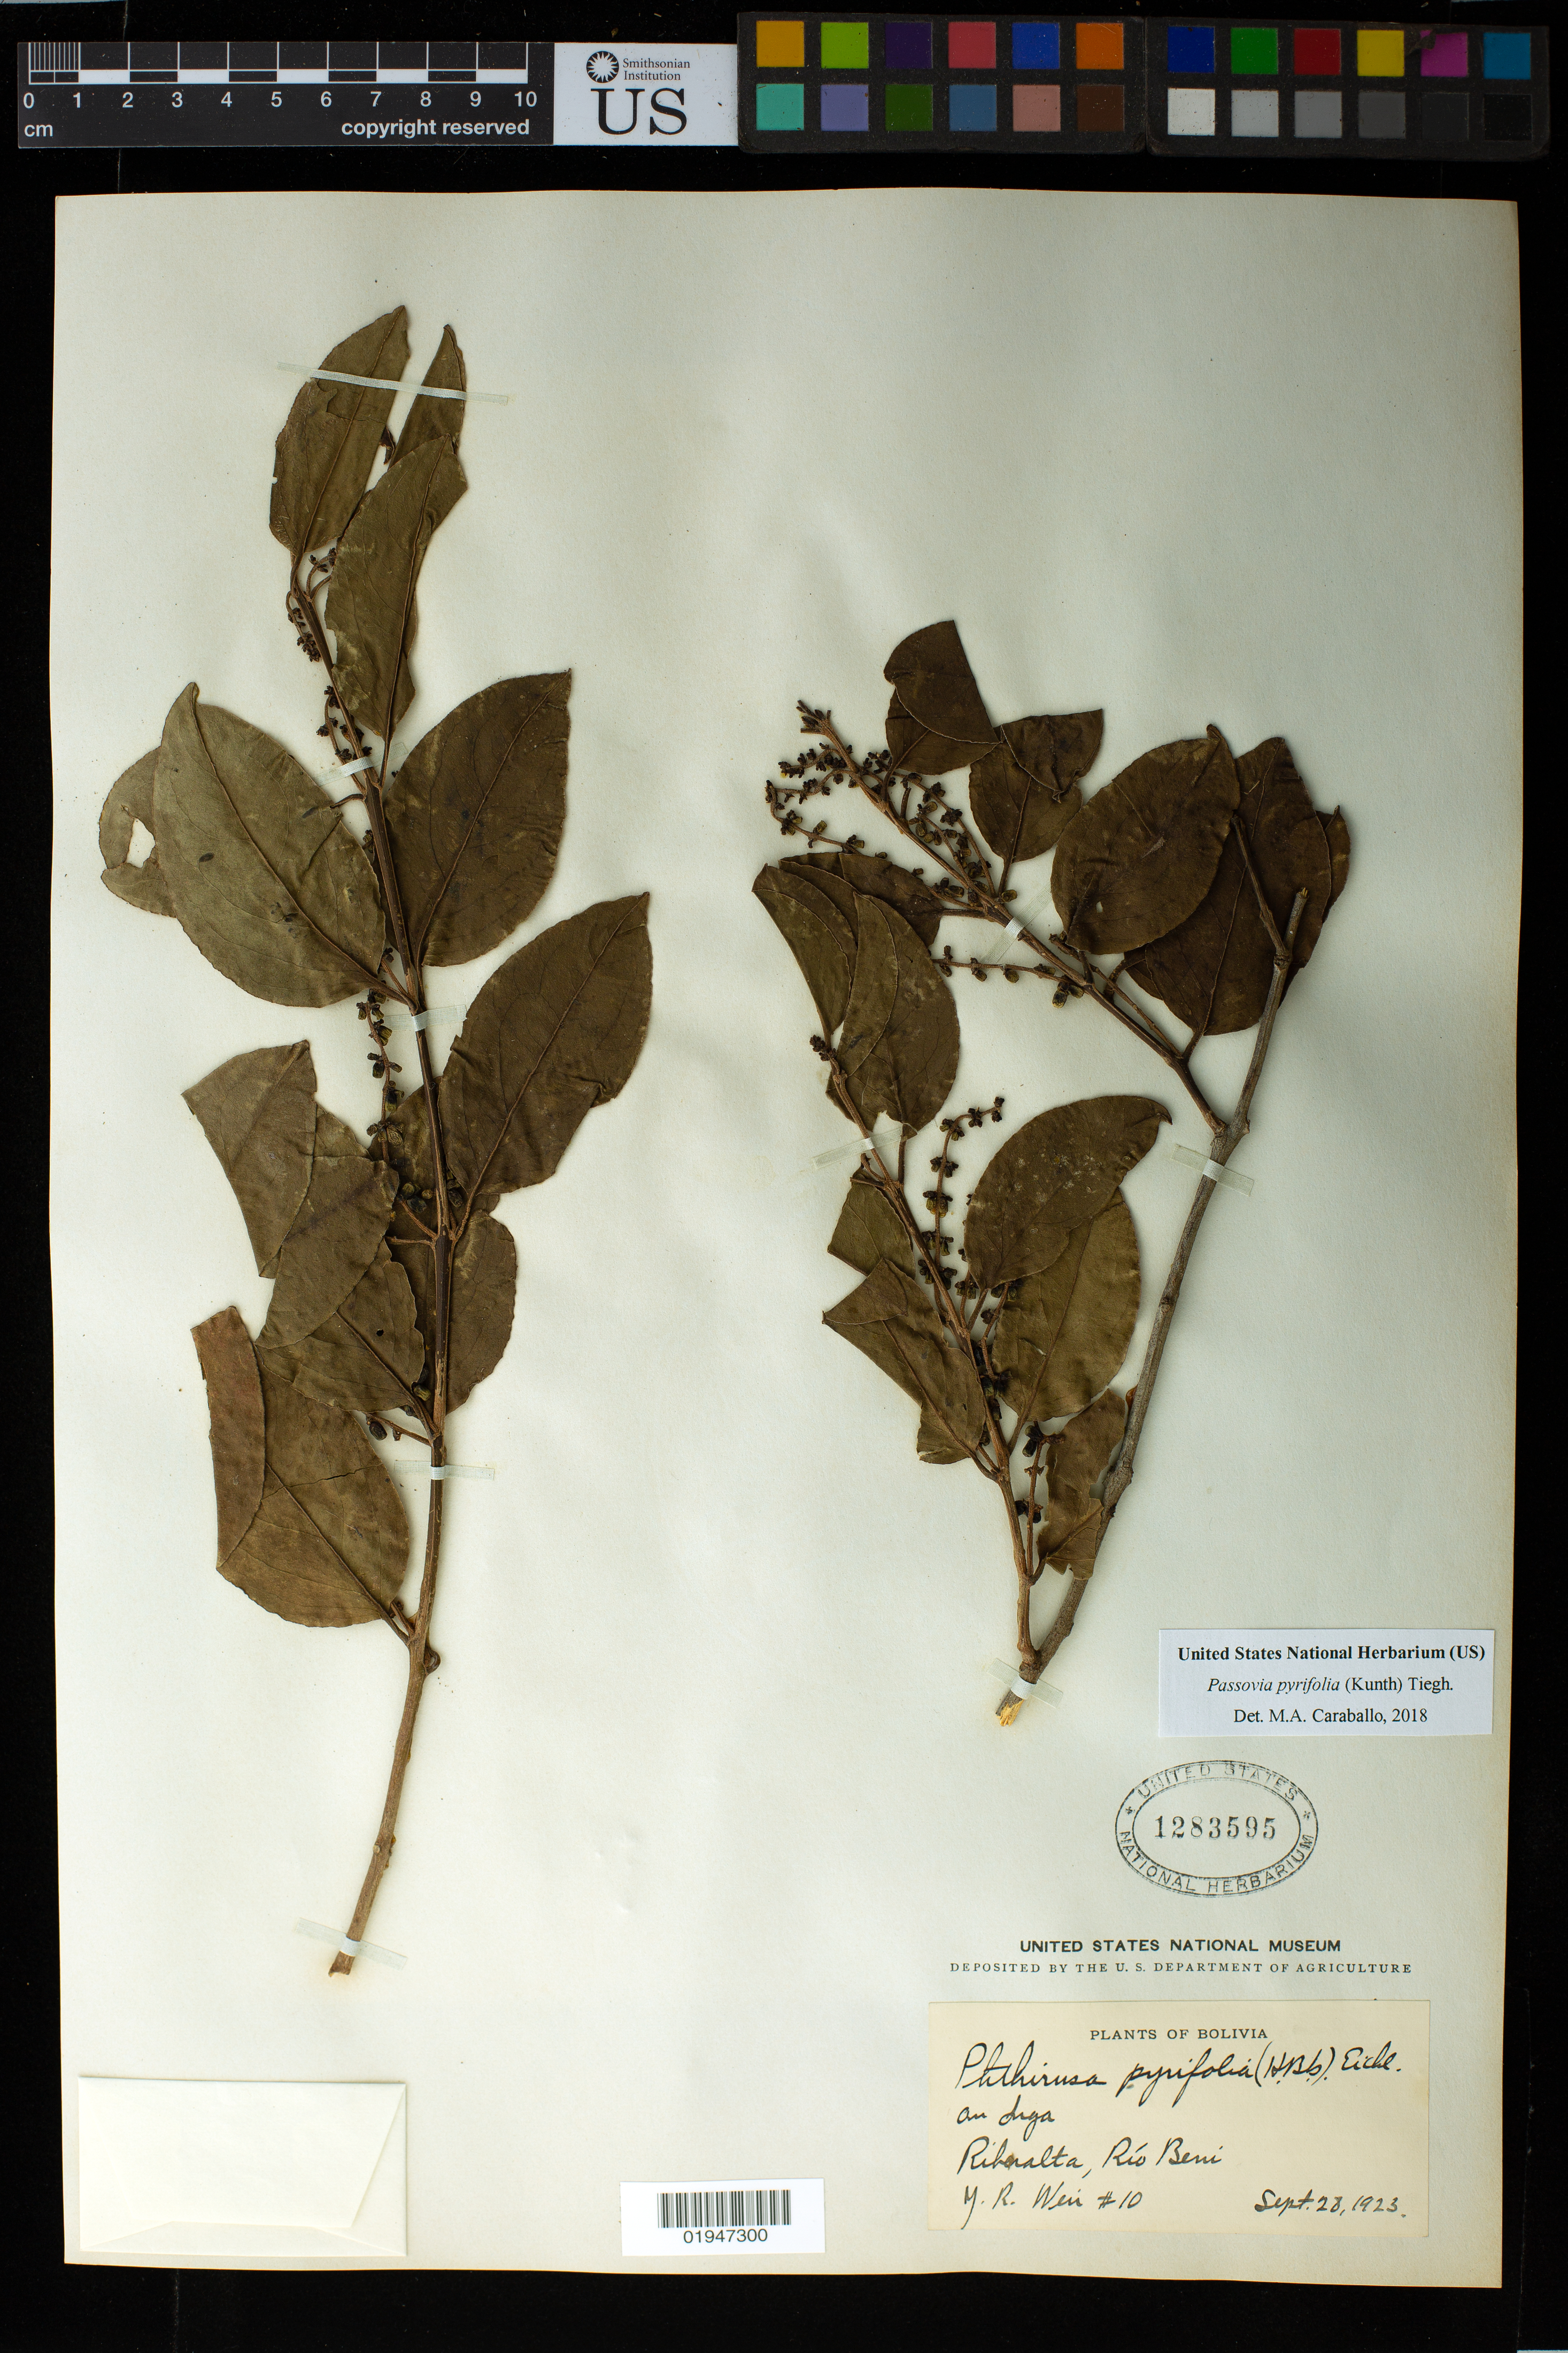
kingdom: Plantae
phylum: Tracheophyta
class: Magnoliopsida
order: Santalales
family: Loranthaceae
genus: Passovia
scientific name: Passovia pyrifolia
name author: (Kunth) Tiegh.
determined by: Caraballo-Ortiz, Marcos A., (MISS), University of Mississippi (UNITED STATES)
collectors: J. Weir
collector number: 10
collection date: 1923-09-28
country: Bolivia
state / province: Beni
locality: Riberalta, Río Beni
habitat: On Inga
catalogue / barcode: US 1283595